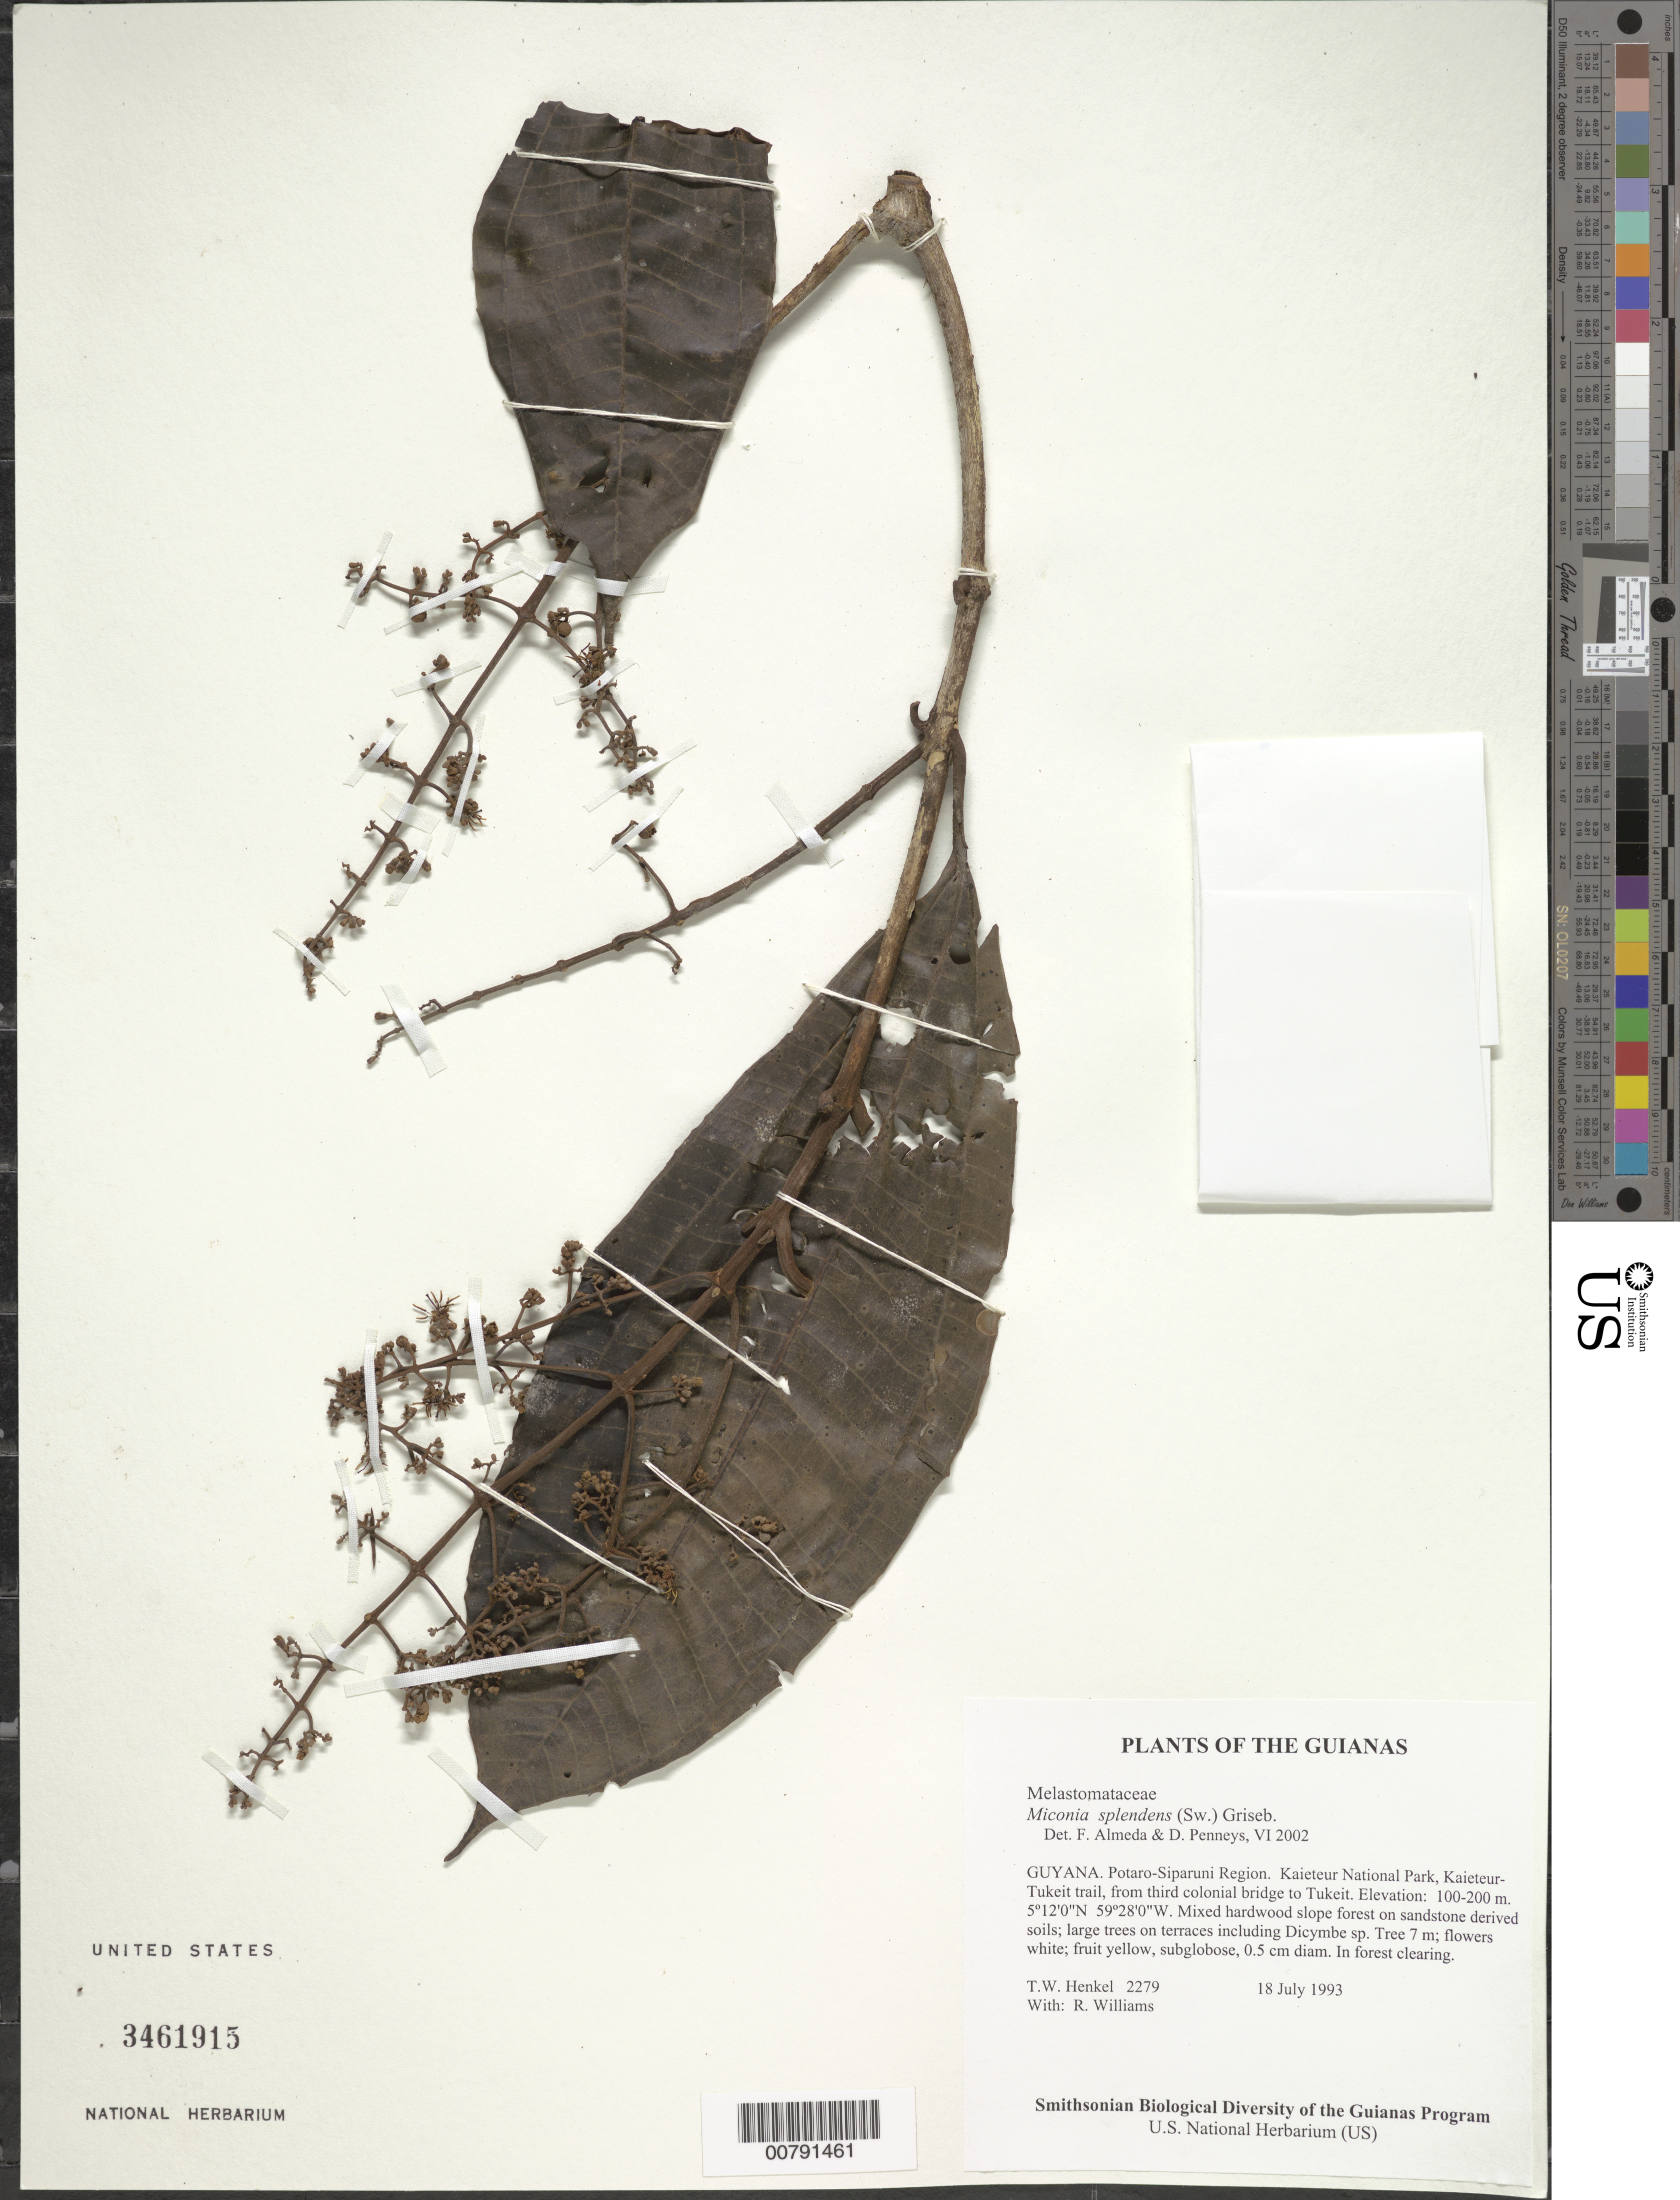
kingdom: Plantae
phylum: Tracheophyta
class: Magnoliopsida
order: Myrtales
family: Melastomataceae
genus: Miconia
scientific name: Miconia splendens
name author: (Sw.) Griseb.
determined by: Almeda, F.; Penneys, D. S.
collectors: T. Henkel & R. Williams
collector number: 2279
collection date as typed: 18 July 1993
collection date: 1993-07-18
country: Guyana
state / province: Potaro-Siparuni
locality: Kaieteur National Park, Kaieteur-Tukeit trail, from third colonial bridge to Tukeit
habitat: Mixed hardwood slope forest on sandstone derived soils; large trees on terraces including Dicymbe sp.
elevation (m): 100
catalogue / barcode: US 3461915